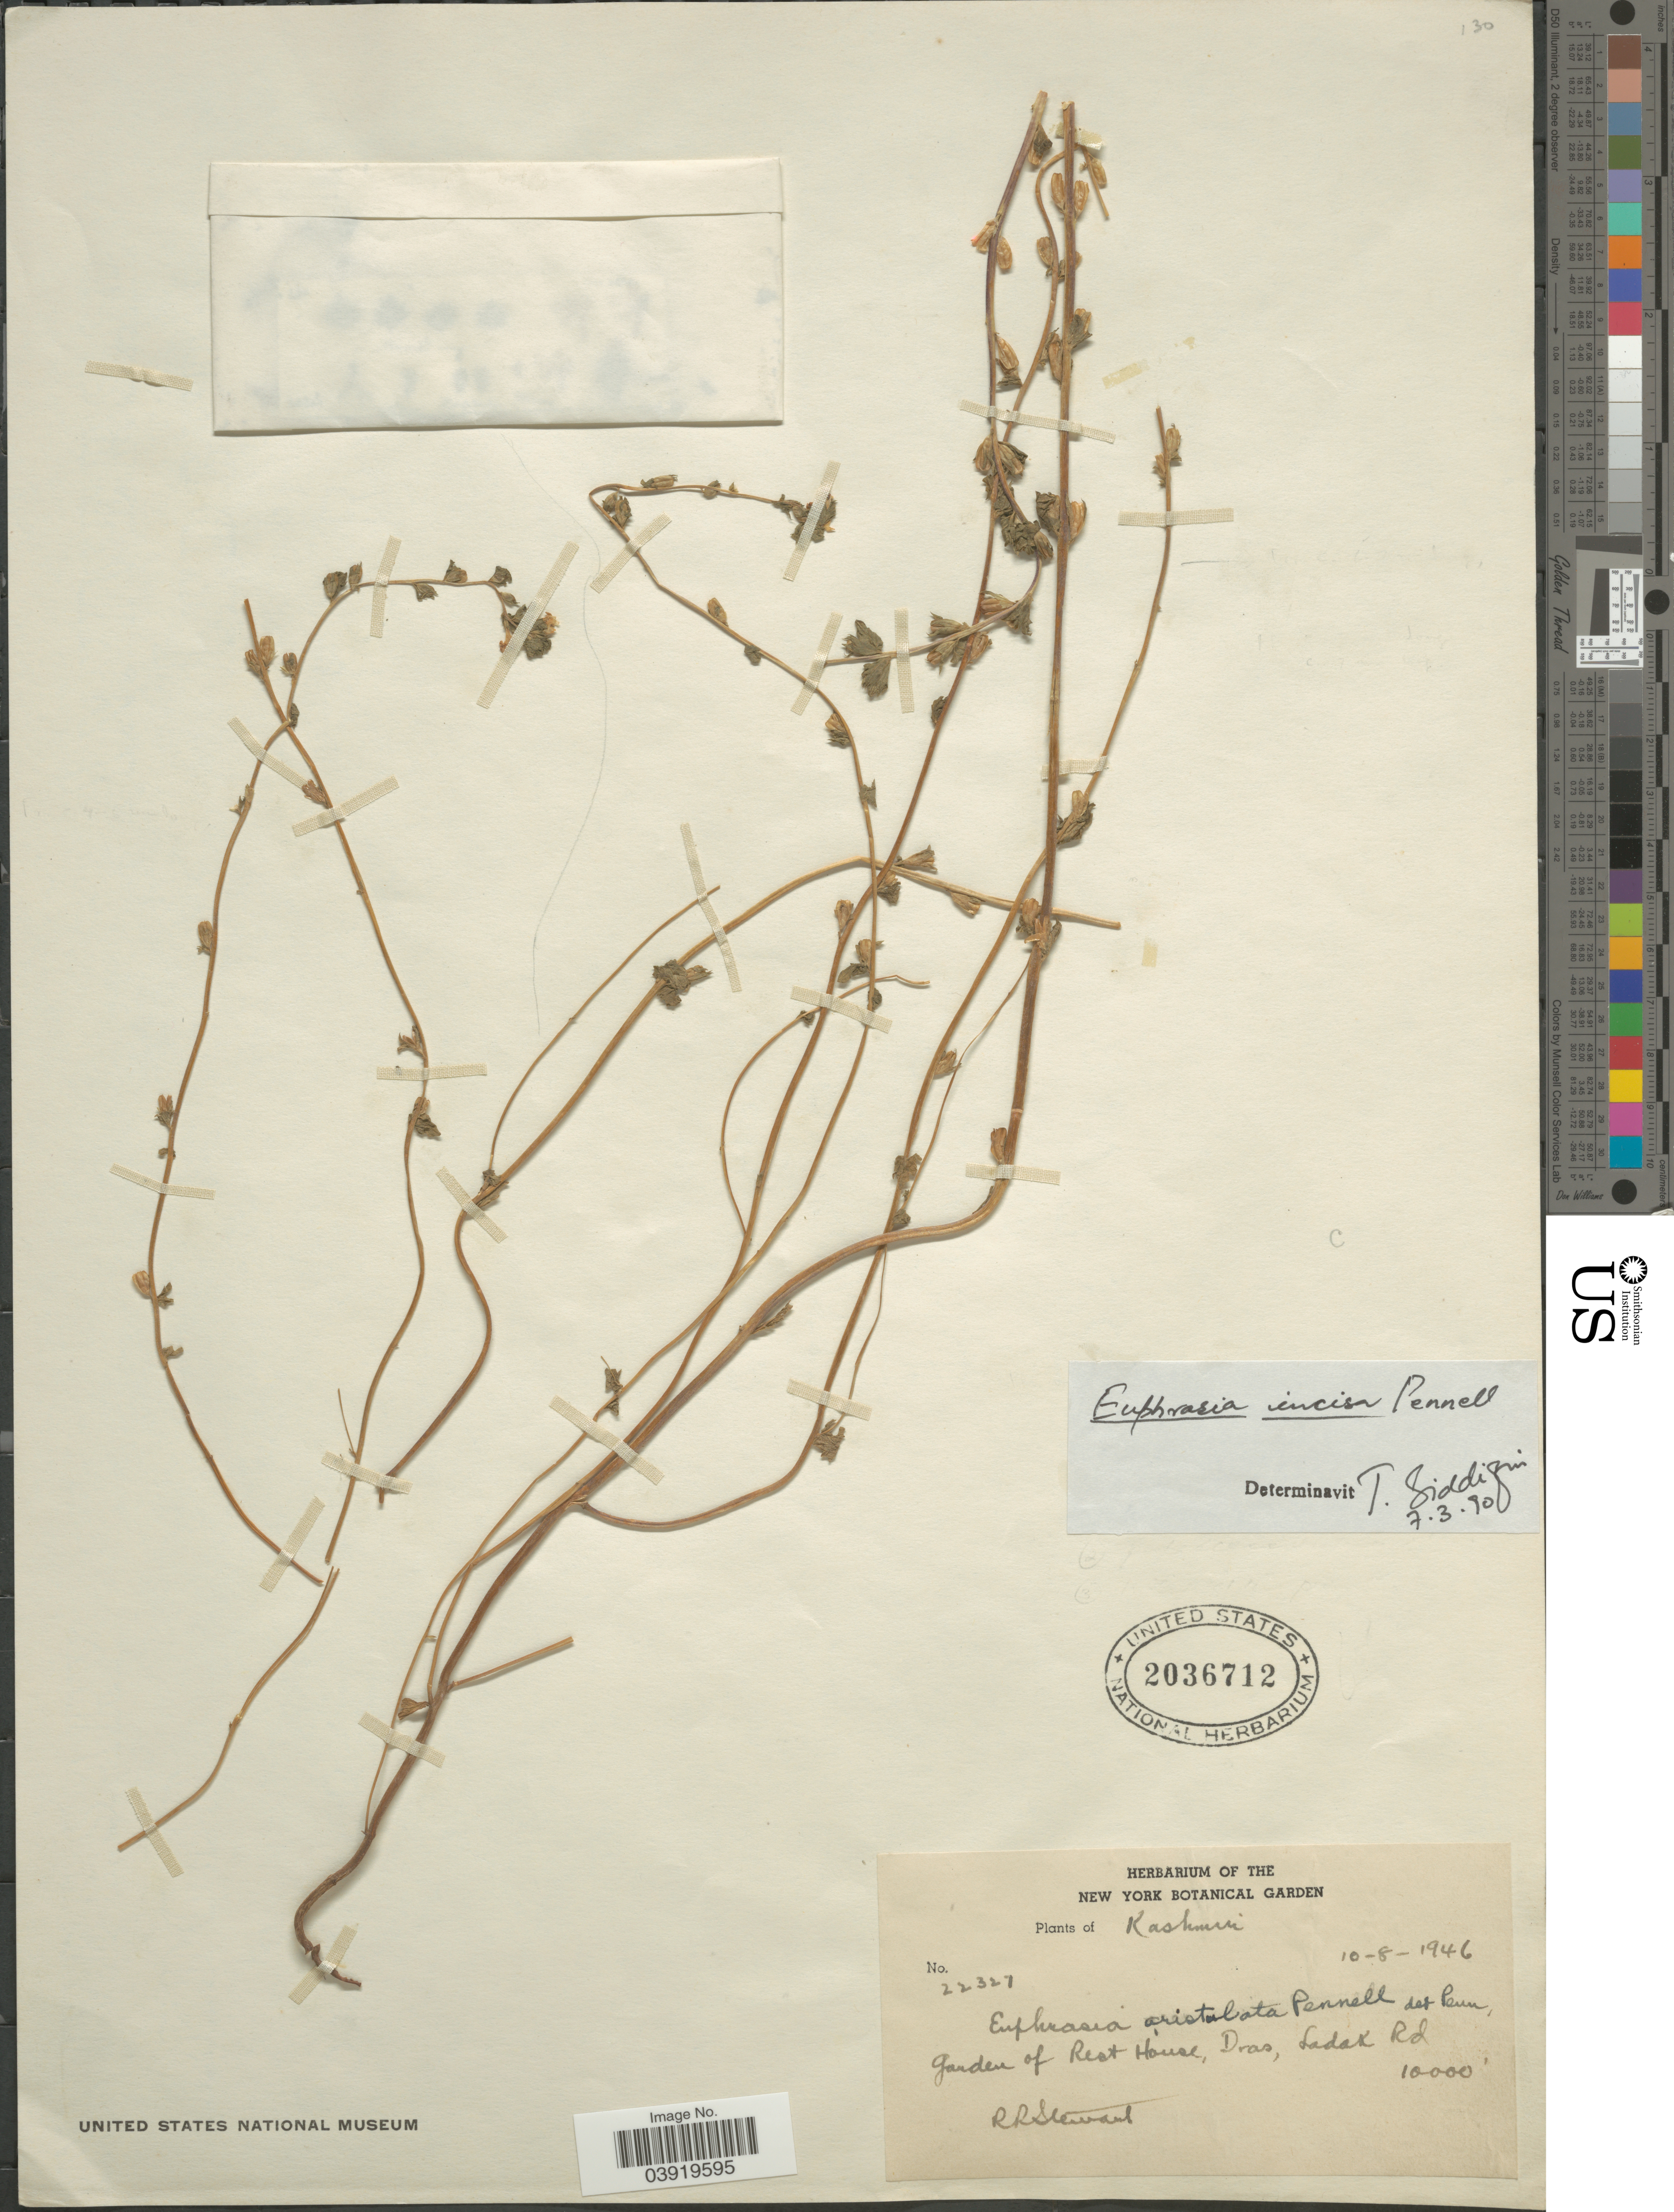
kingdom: Plantae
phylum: Tracheophyta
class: Magnoliopsida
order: Lamiales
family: Orobanchaceae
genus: Euphrasia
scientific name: Euphrasia incisa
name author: Pennell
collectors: R. Stewart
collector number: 22327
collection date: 1946-08-10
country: India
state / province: Ladakh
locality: Kashmir. Garden of Rest House, Dras, Ladak Rd.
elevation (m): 3048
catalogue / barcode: US 2036712